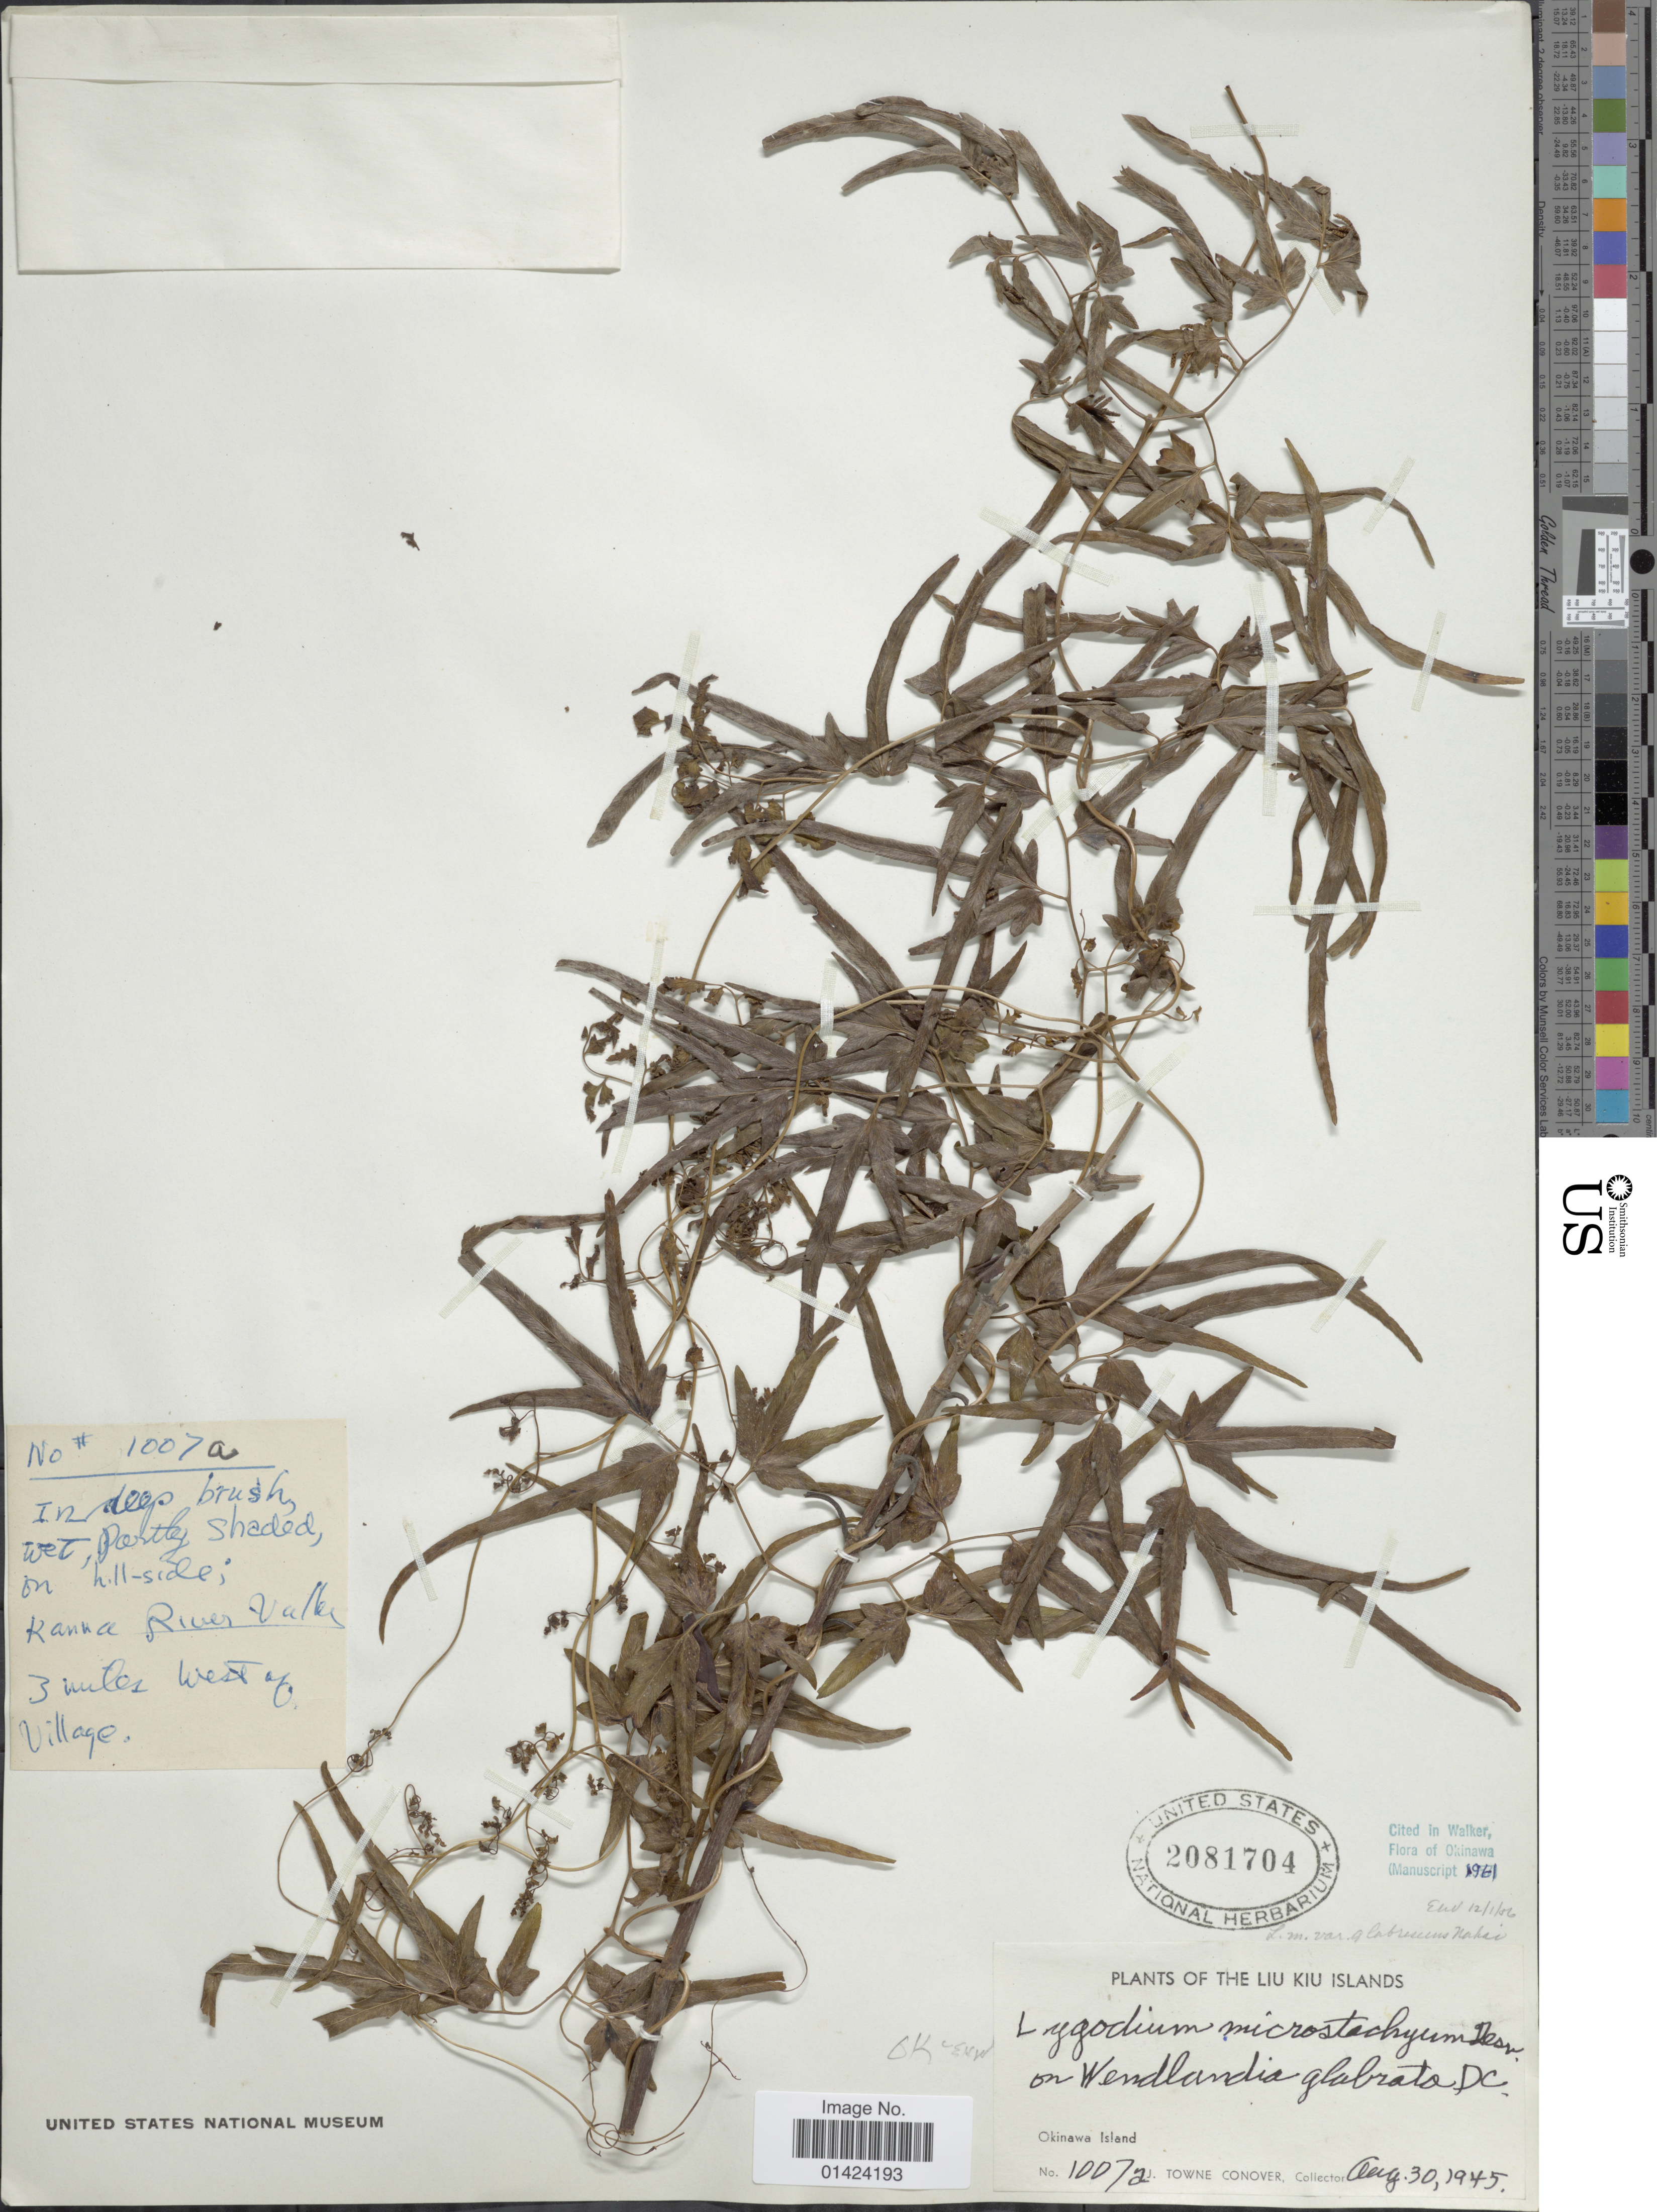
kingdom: Plantae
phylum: Tracheophyta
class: Polypodiopsida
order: Schizaeales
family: Lygodiaceae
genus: Lygodium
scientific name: Lygodium japonicum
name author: (Thunb.) Sw.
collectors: J. T. Conover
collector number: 10072*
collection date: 1945-08-30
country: Japan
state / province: Okinawa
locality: The Liu Kiu Islands.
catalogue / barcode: US 2081704